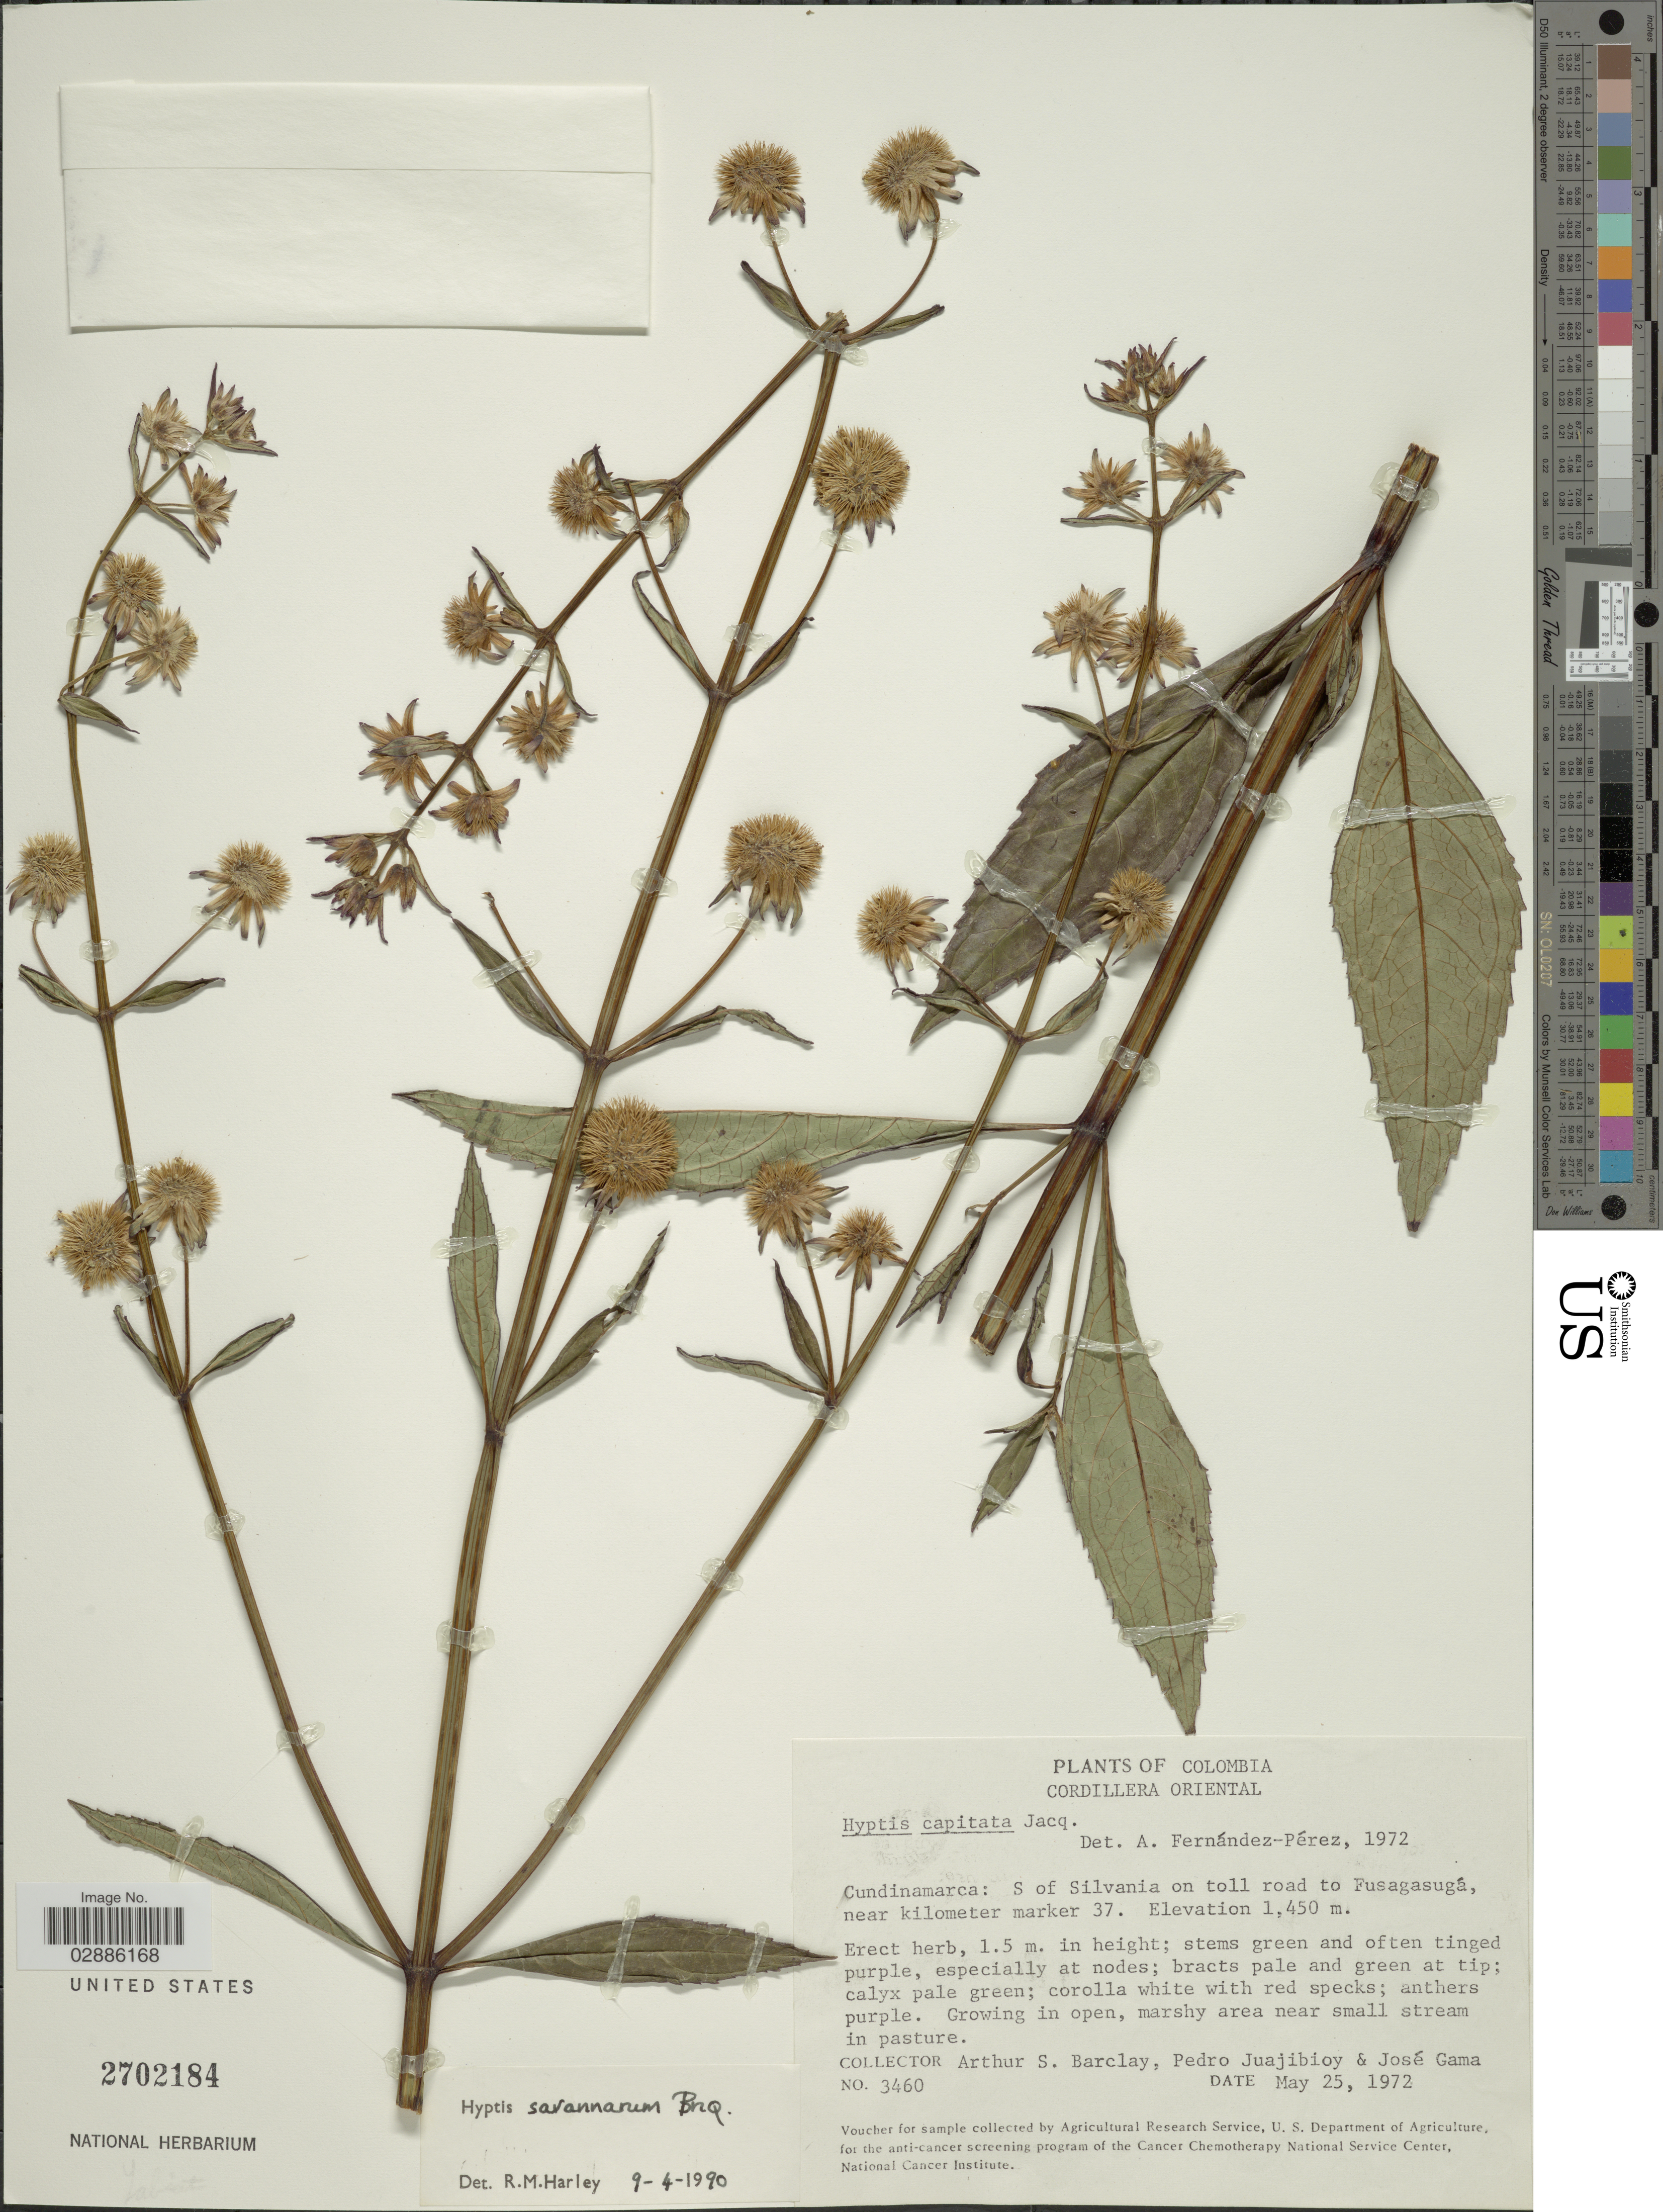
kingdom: Plantae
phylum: Tracheophyta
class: Magnoliopsida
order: Lamiales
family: Lamiaceae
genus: Hyptis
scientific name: Hyptis savannarum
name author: Briq.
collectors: A. S. Barclay, P. Juajibioy & J. Gama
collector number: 3460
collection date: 1972-05-25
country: Colombia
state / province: Cundinamarca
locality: Cordillera Oriental, S of Silvania on toll road to Fusagasugá, near kilometer marker 37.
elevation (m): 1450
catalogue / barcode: US 2702184